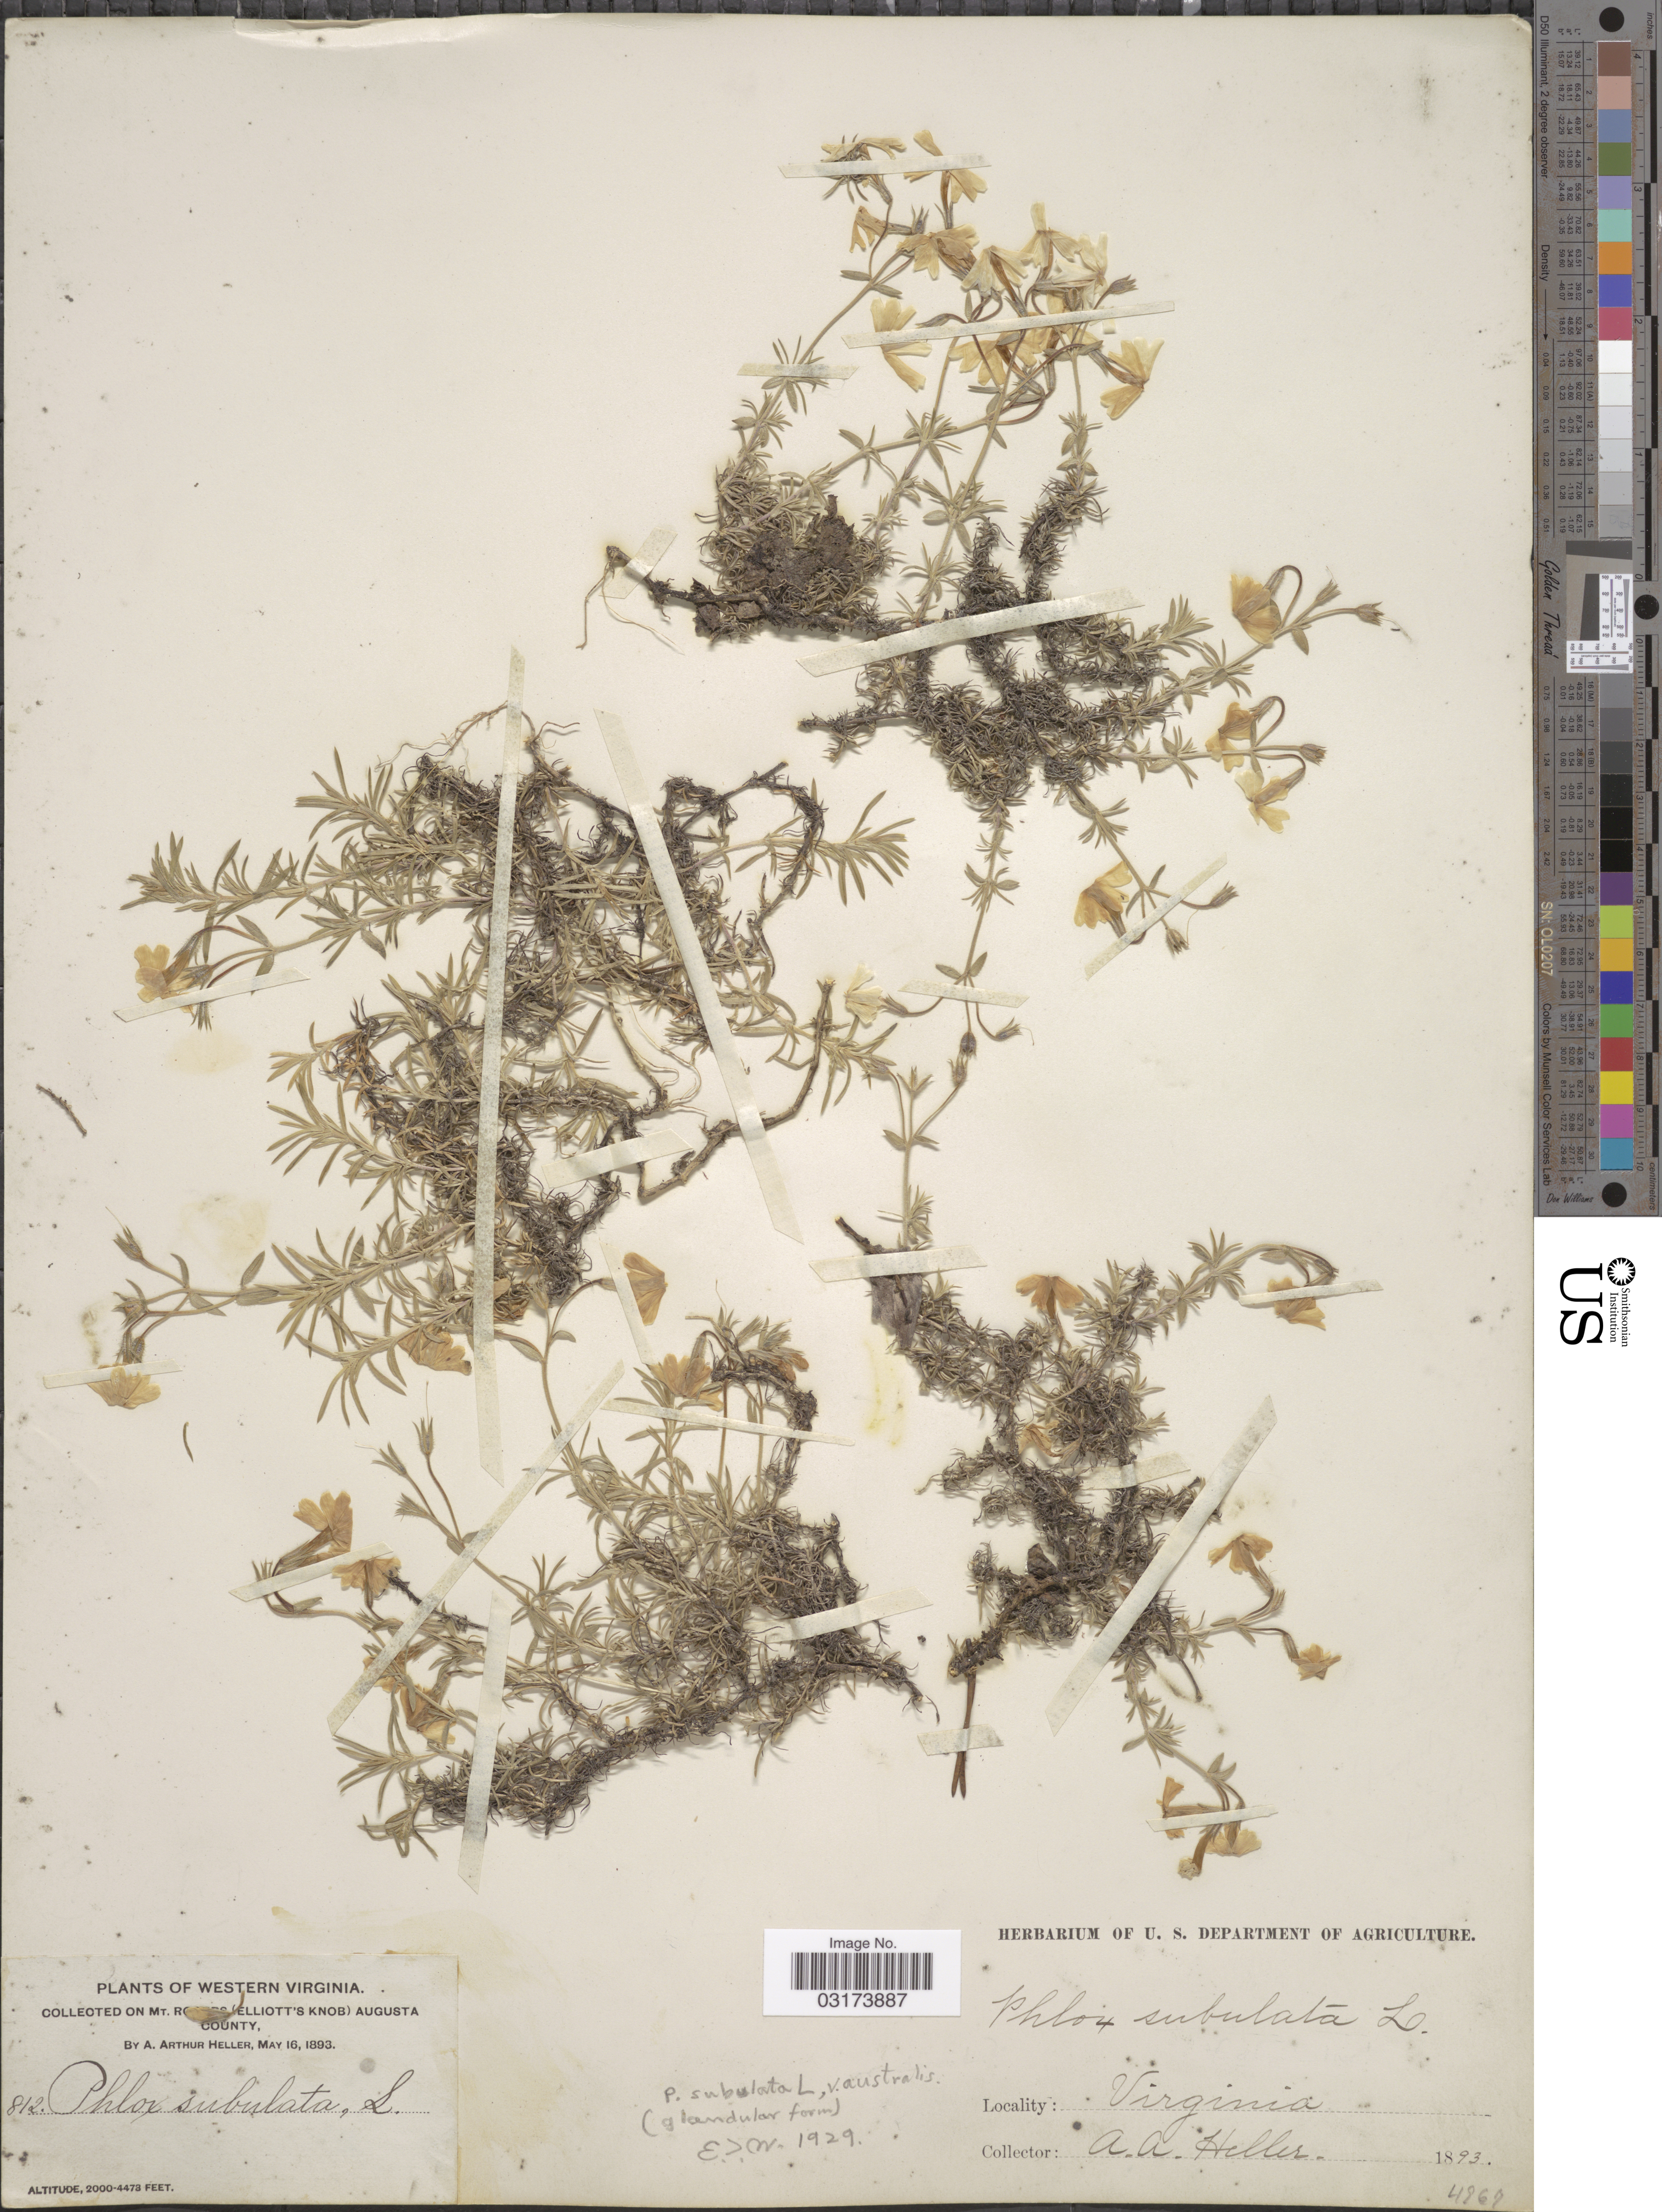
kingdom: Plantae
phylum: Tracheophyta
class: Magnoliopsida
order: Ericales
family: Polemoniaceae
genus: Phlox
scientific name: Phlox subulata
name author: L.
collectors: A. A. Heller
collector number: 812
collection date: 1893-05-16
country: United States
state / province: Virginia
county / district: Augusta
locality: Western Virginia, On Mt. Rogers (Elliott's Knob).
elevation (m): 610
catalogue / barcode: US 103211